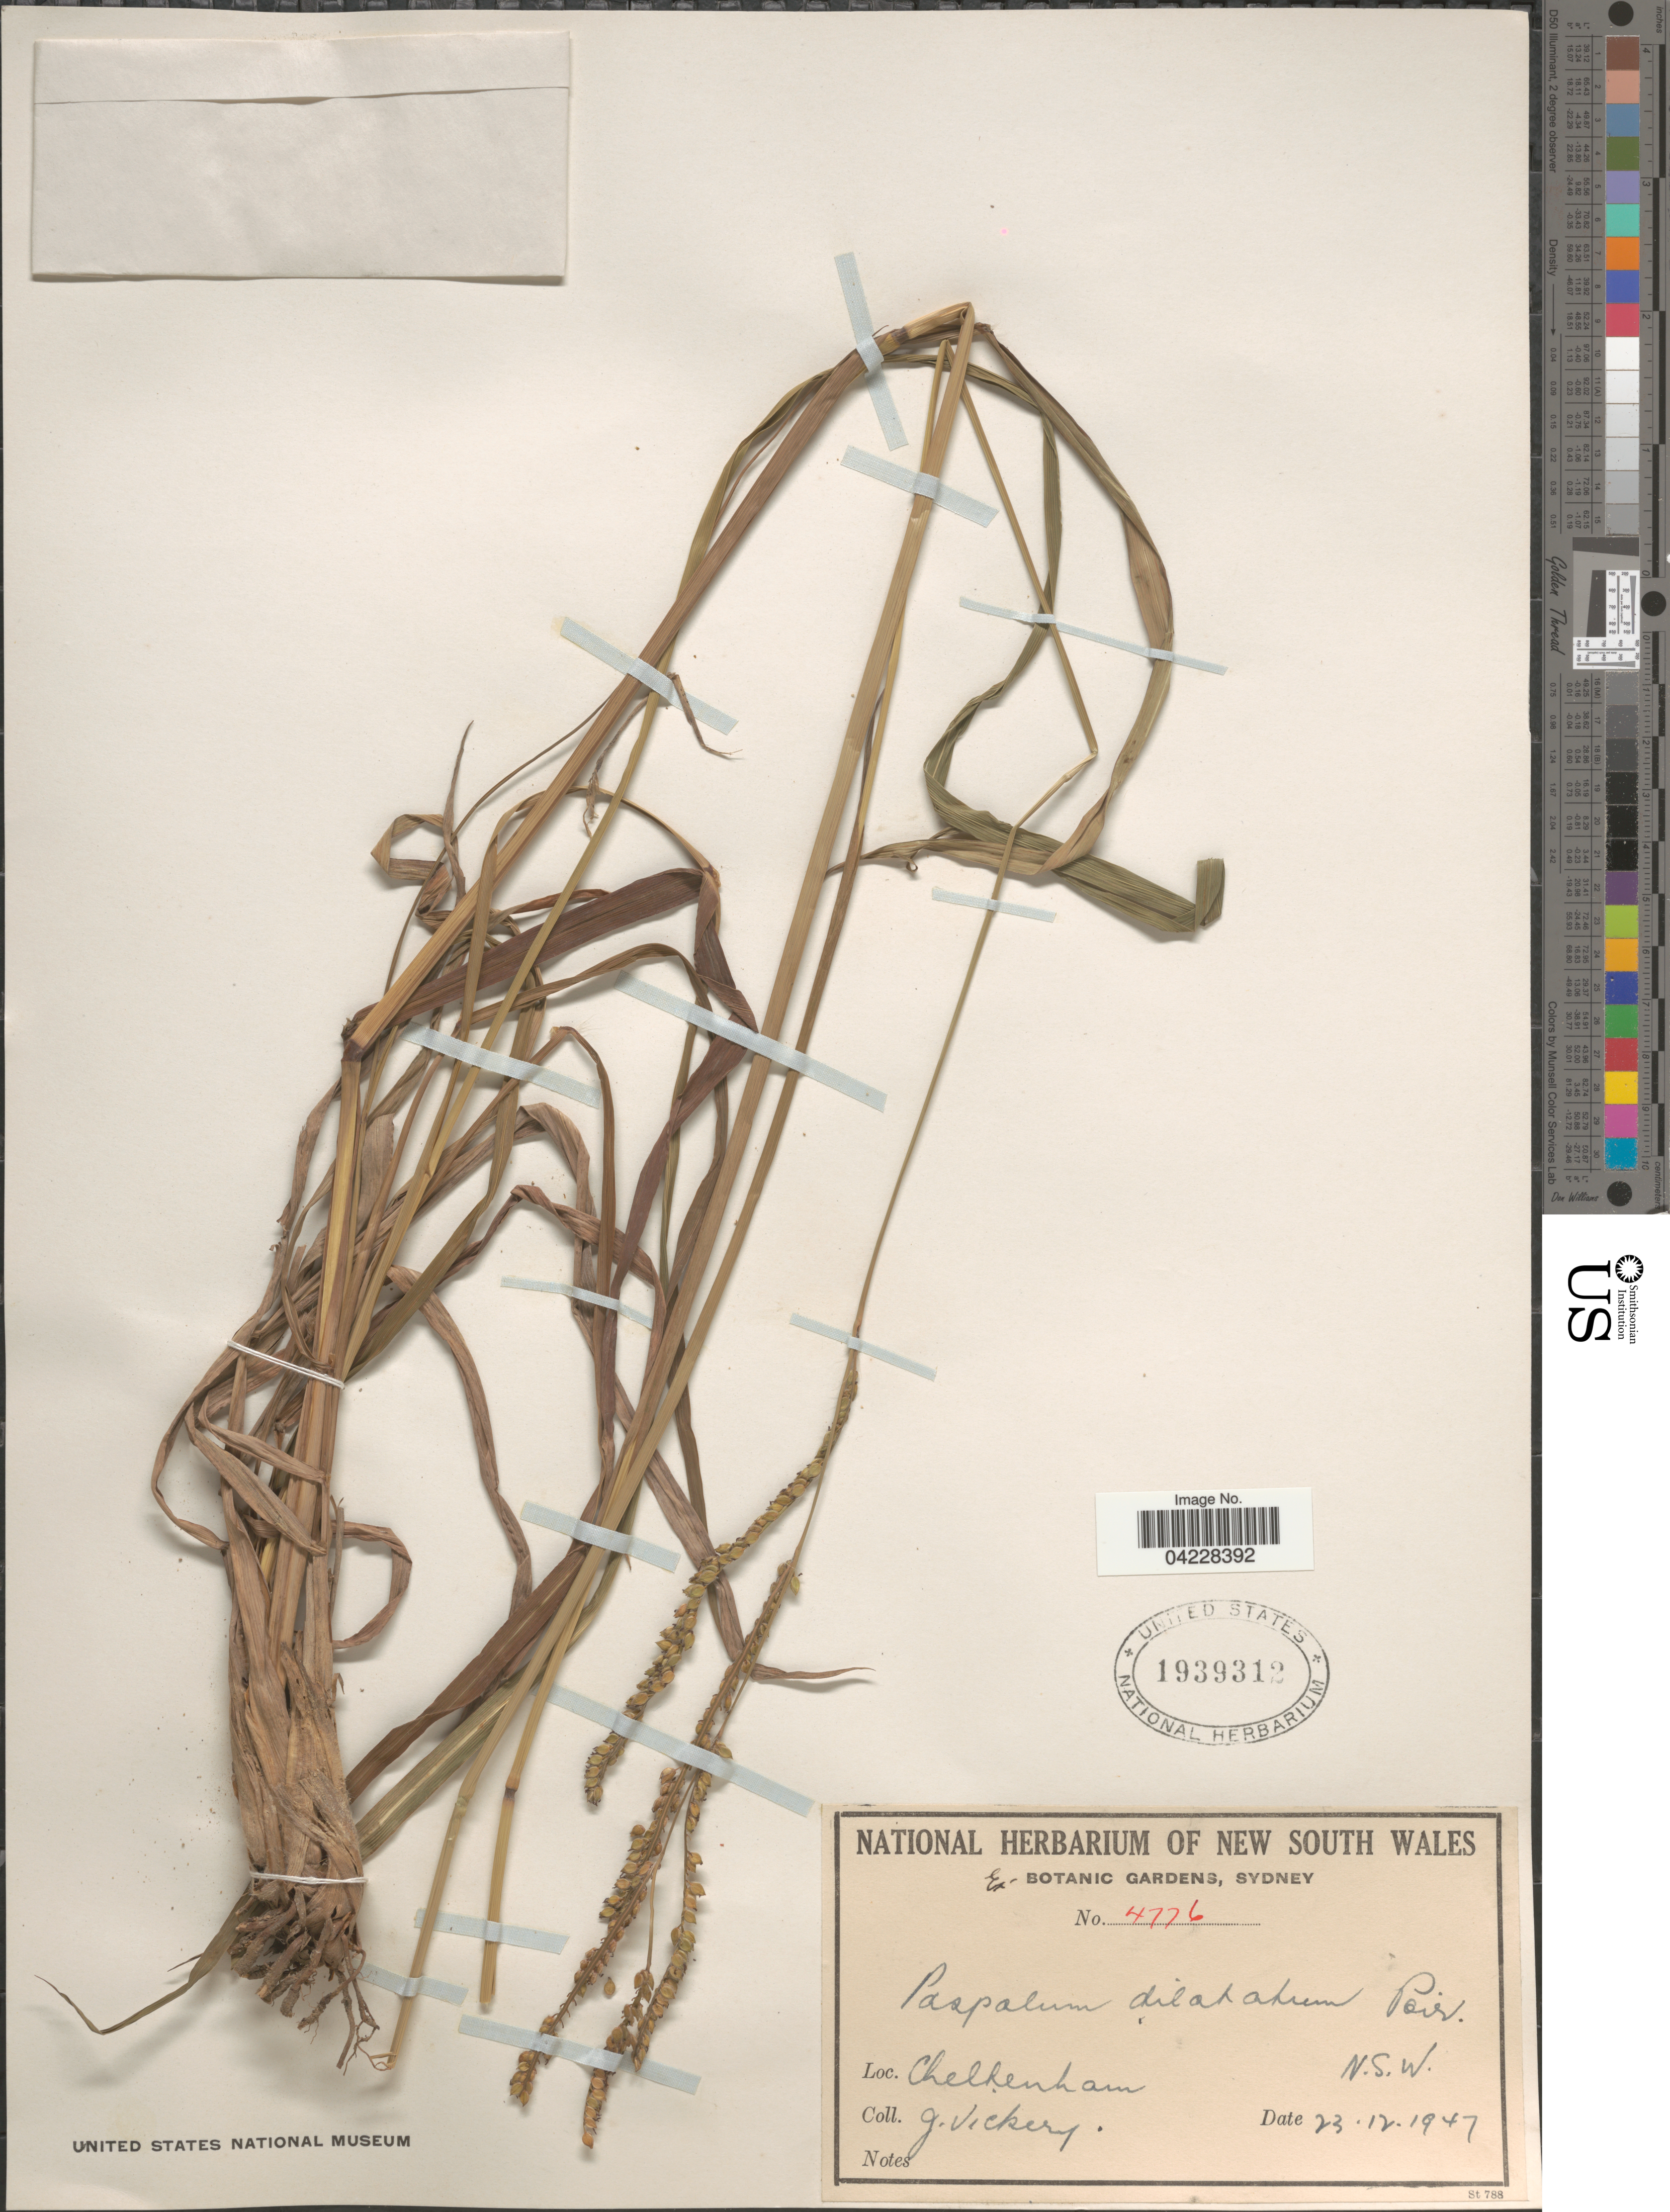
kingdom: Plantae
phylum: Tracheophyta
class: Liliopsida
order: Poales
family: Poaceae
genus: Paspalum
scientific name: Paspalum dilatatum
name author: Poir.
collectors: G. Vickery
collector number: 4776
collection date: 1947-12-23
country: Australia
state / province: New South Wales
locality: Cheltenham. N.S.W.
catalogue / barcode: US 1939312